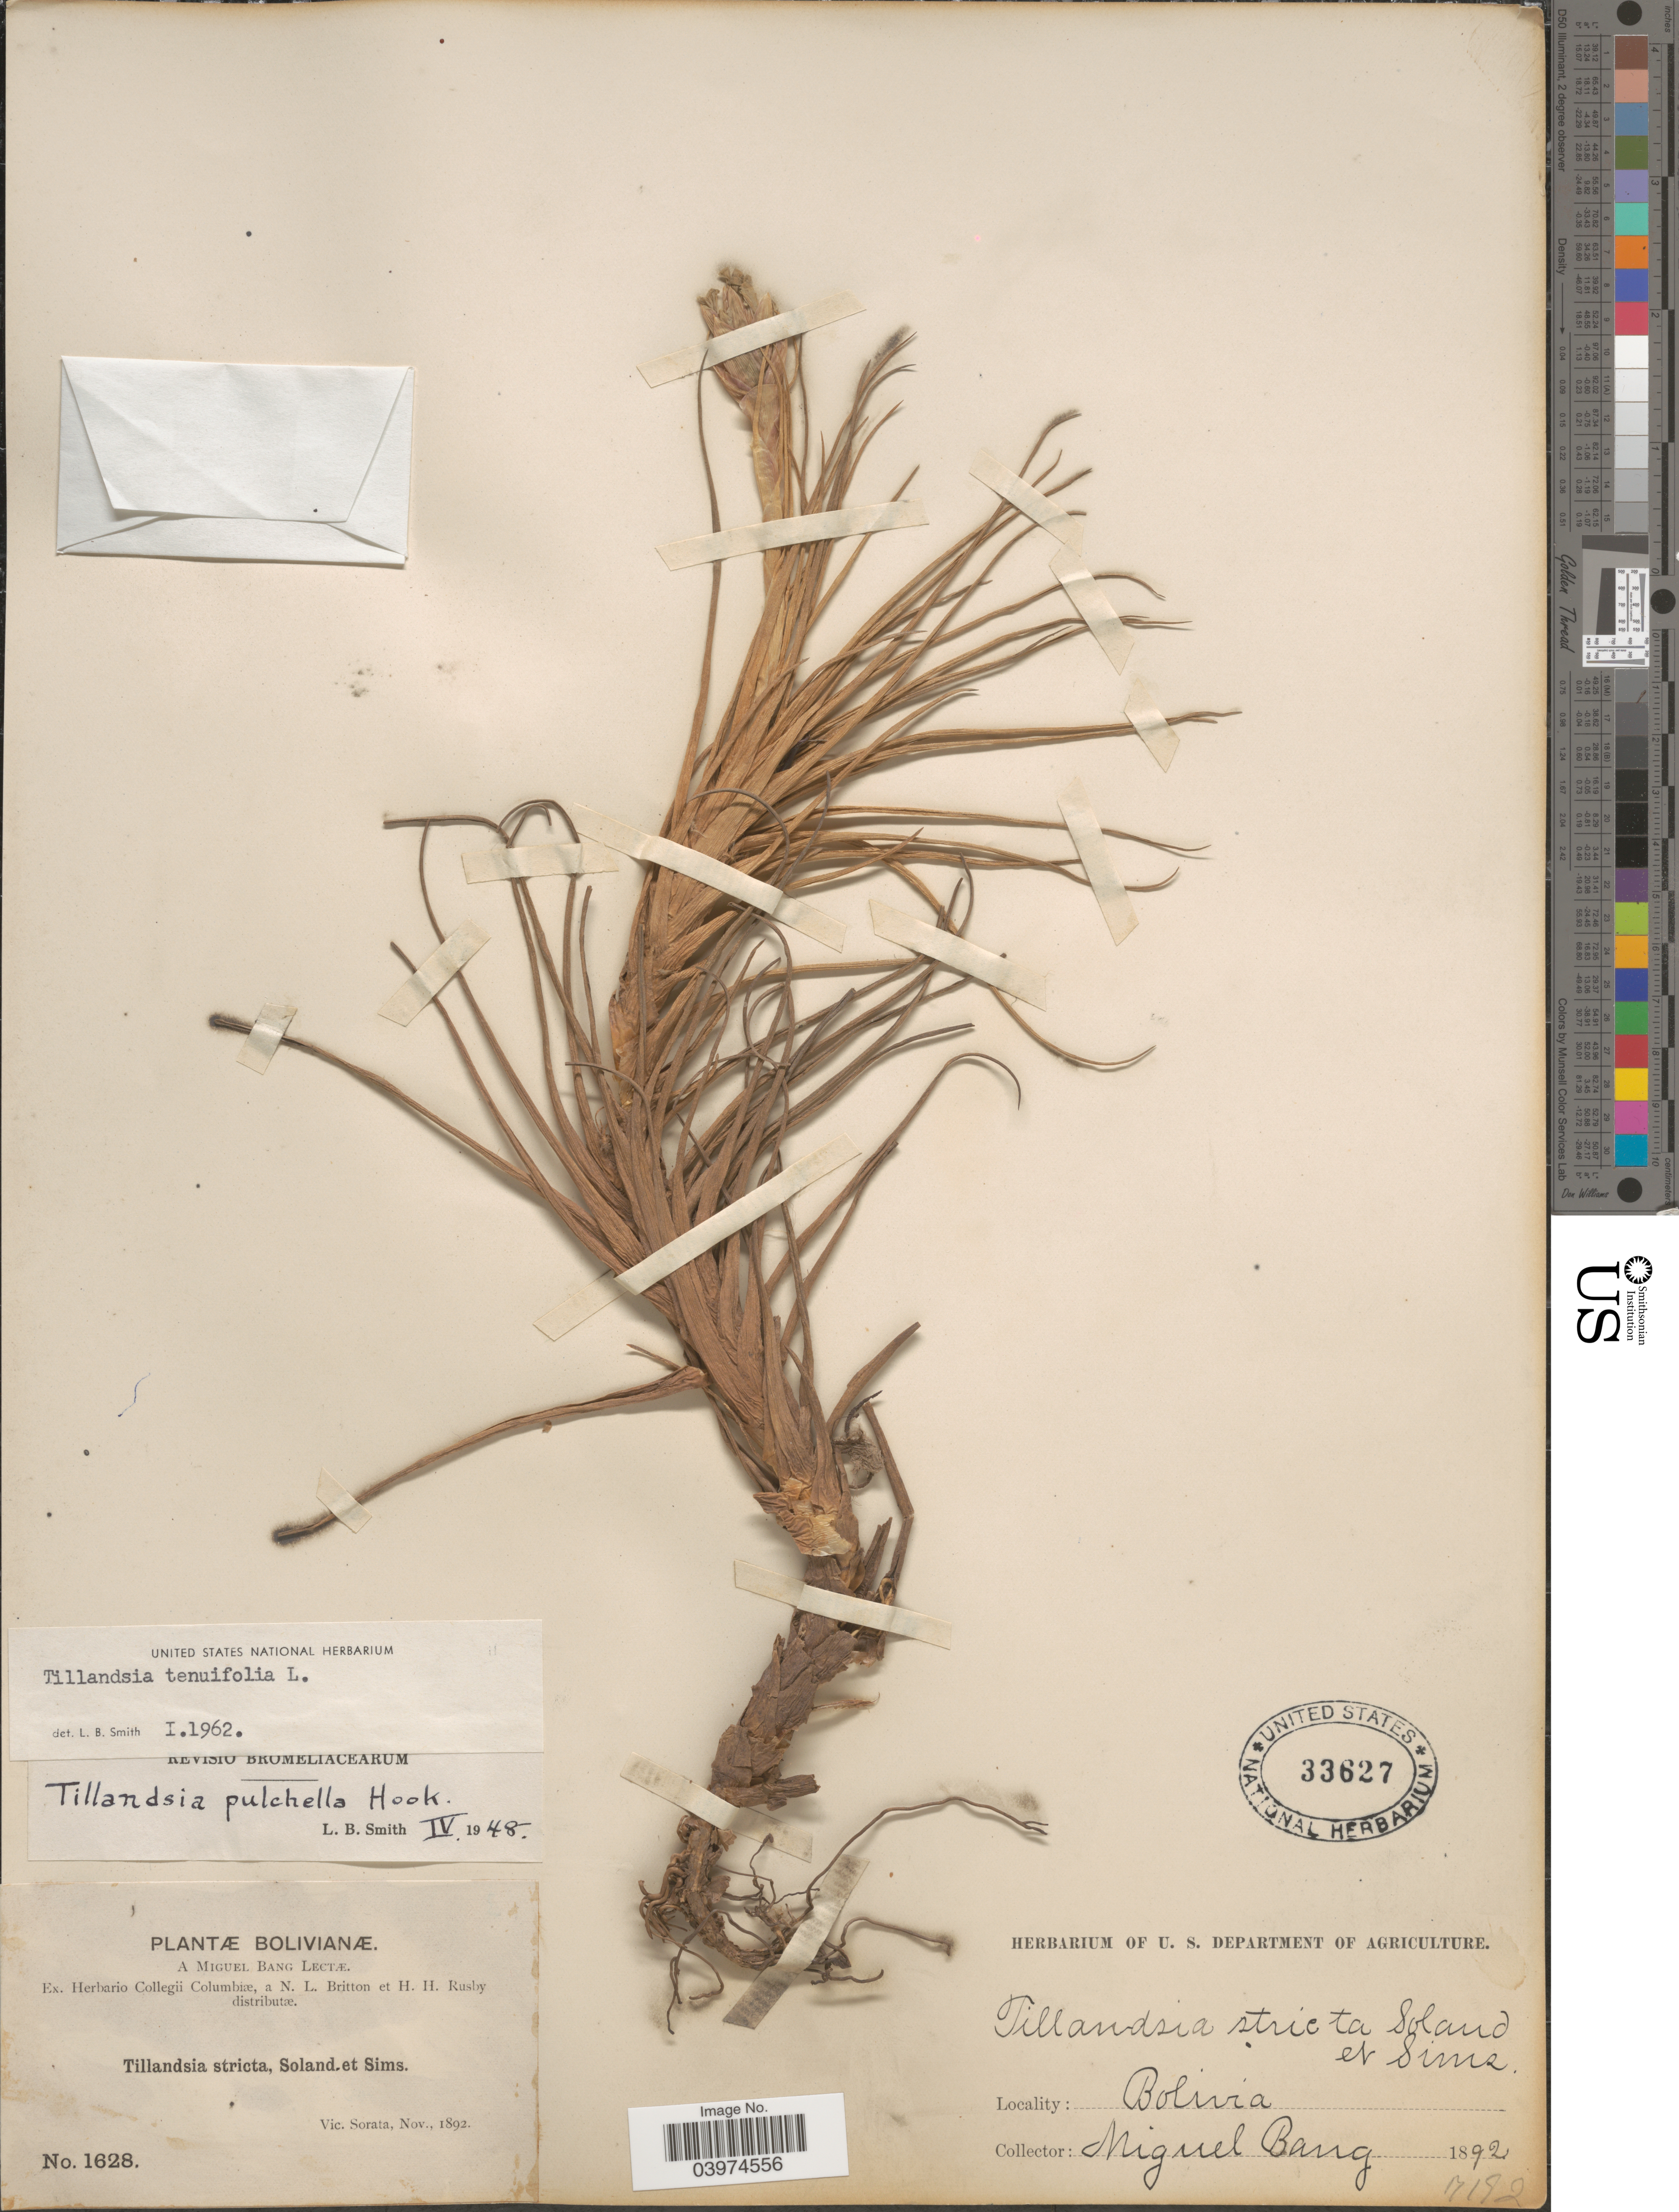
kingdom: Plantae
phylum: Tracheophyta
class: Liliopsida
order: Poales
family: Bromeliaceae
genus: Tillandsia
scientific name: Tillandsia tenuifolia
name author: L.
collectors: M. Bang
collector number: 1628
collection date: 1892-11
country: Bolivia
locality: Vic. Sorata.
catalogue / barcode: US 33627